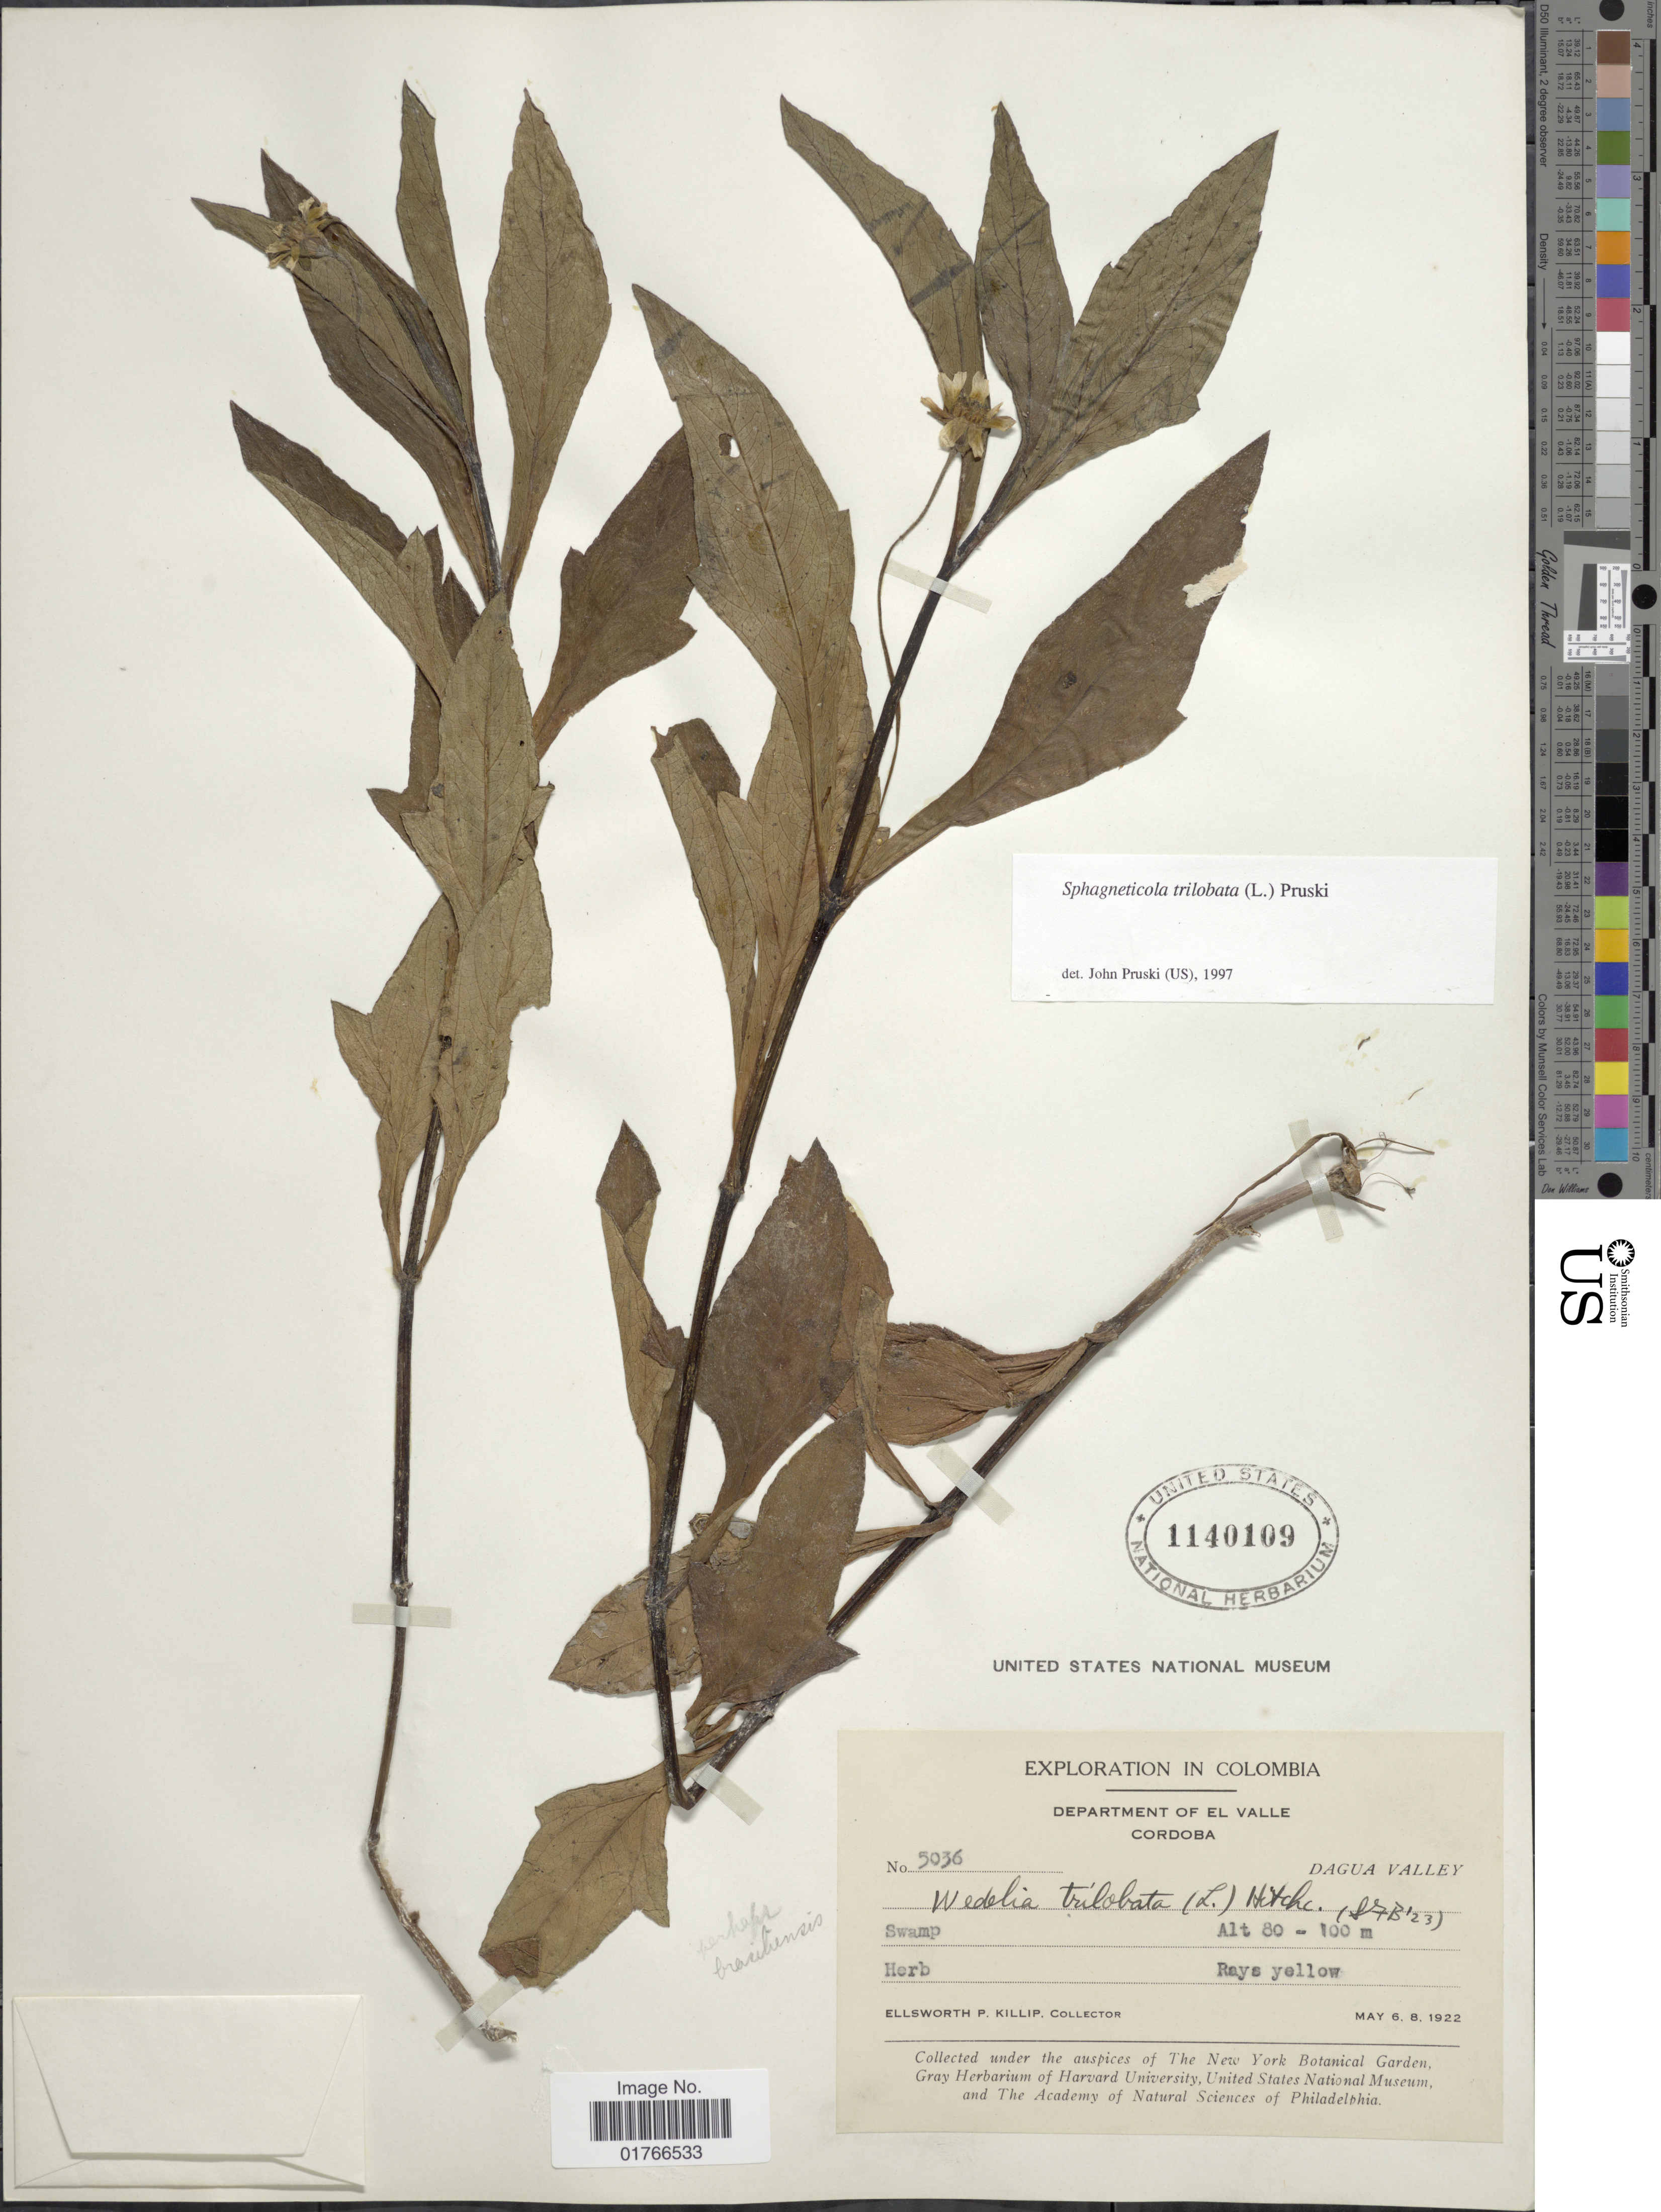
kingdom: Plantae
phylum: Tracheophyta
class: Magnoliopsida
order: Asterales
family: Asteraceae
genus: Sphagneticola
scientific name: Sphagneticola trilobata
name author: (L.) Pruski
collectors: E. P. Killip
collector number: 5036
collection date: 1922-05-06/1922-05-08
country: Colombia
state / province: Valle del Cauca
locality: Cordoba, Dagua Valley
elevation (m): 80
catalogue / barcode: US 1140109